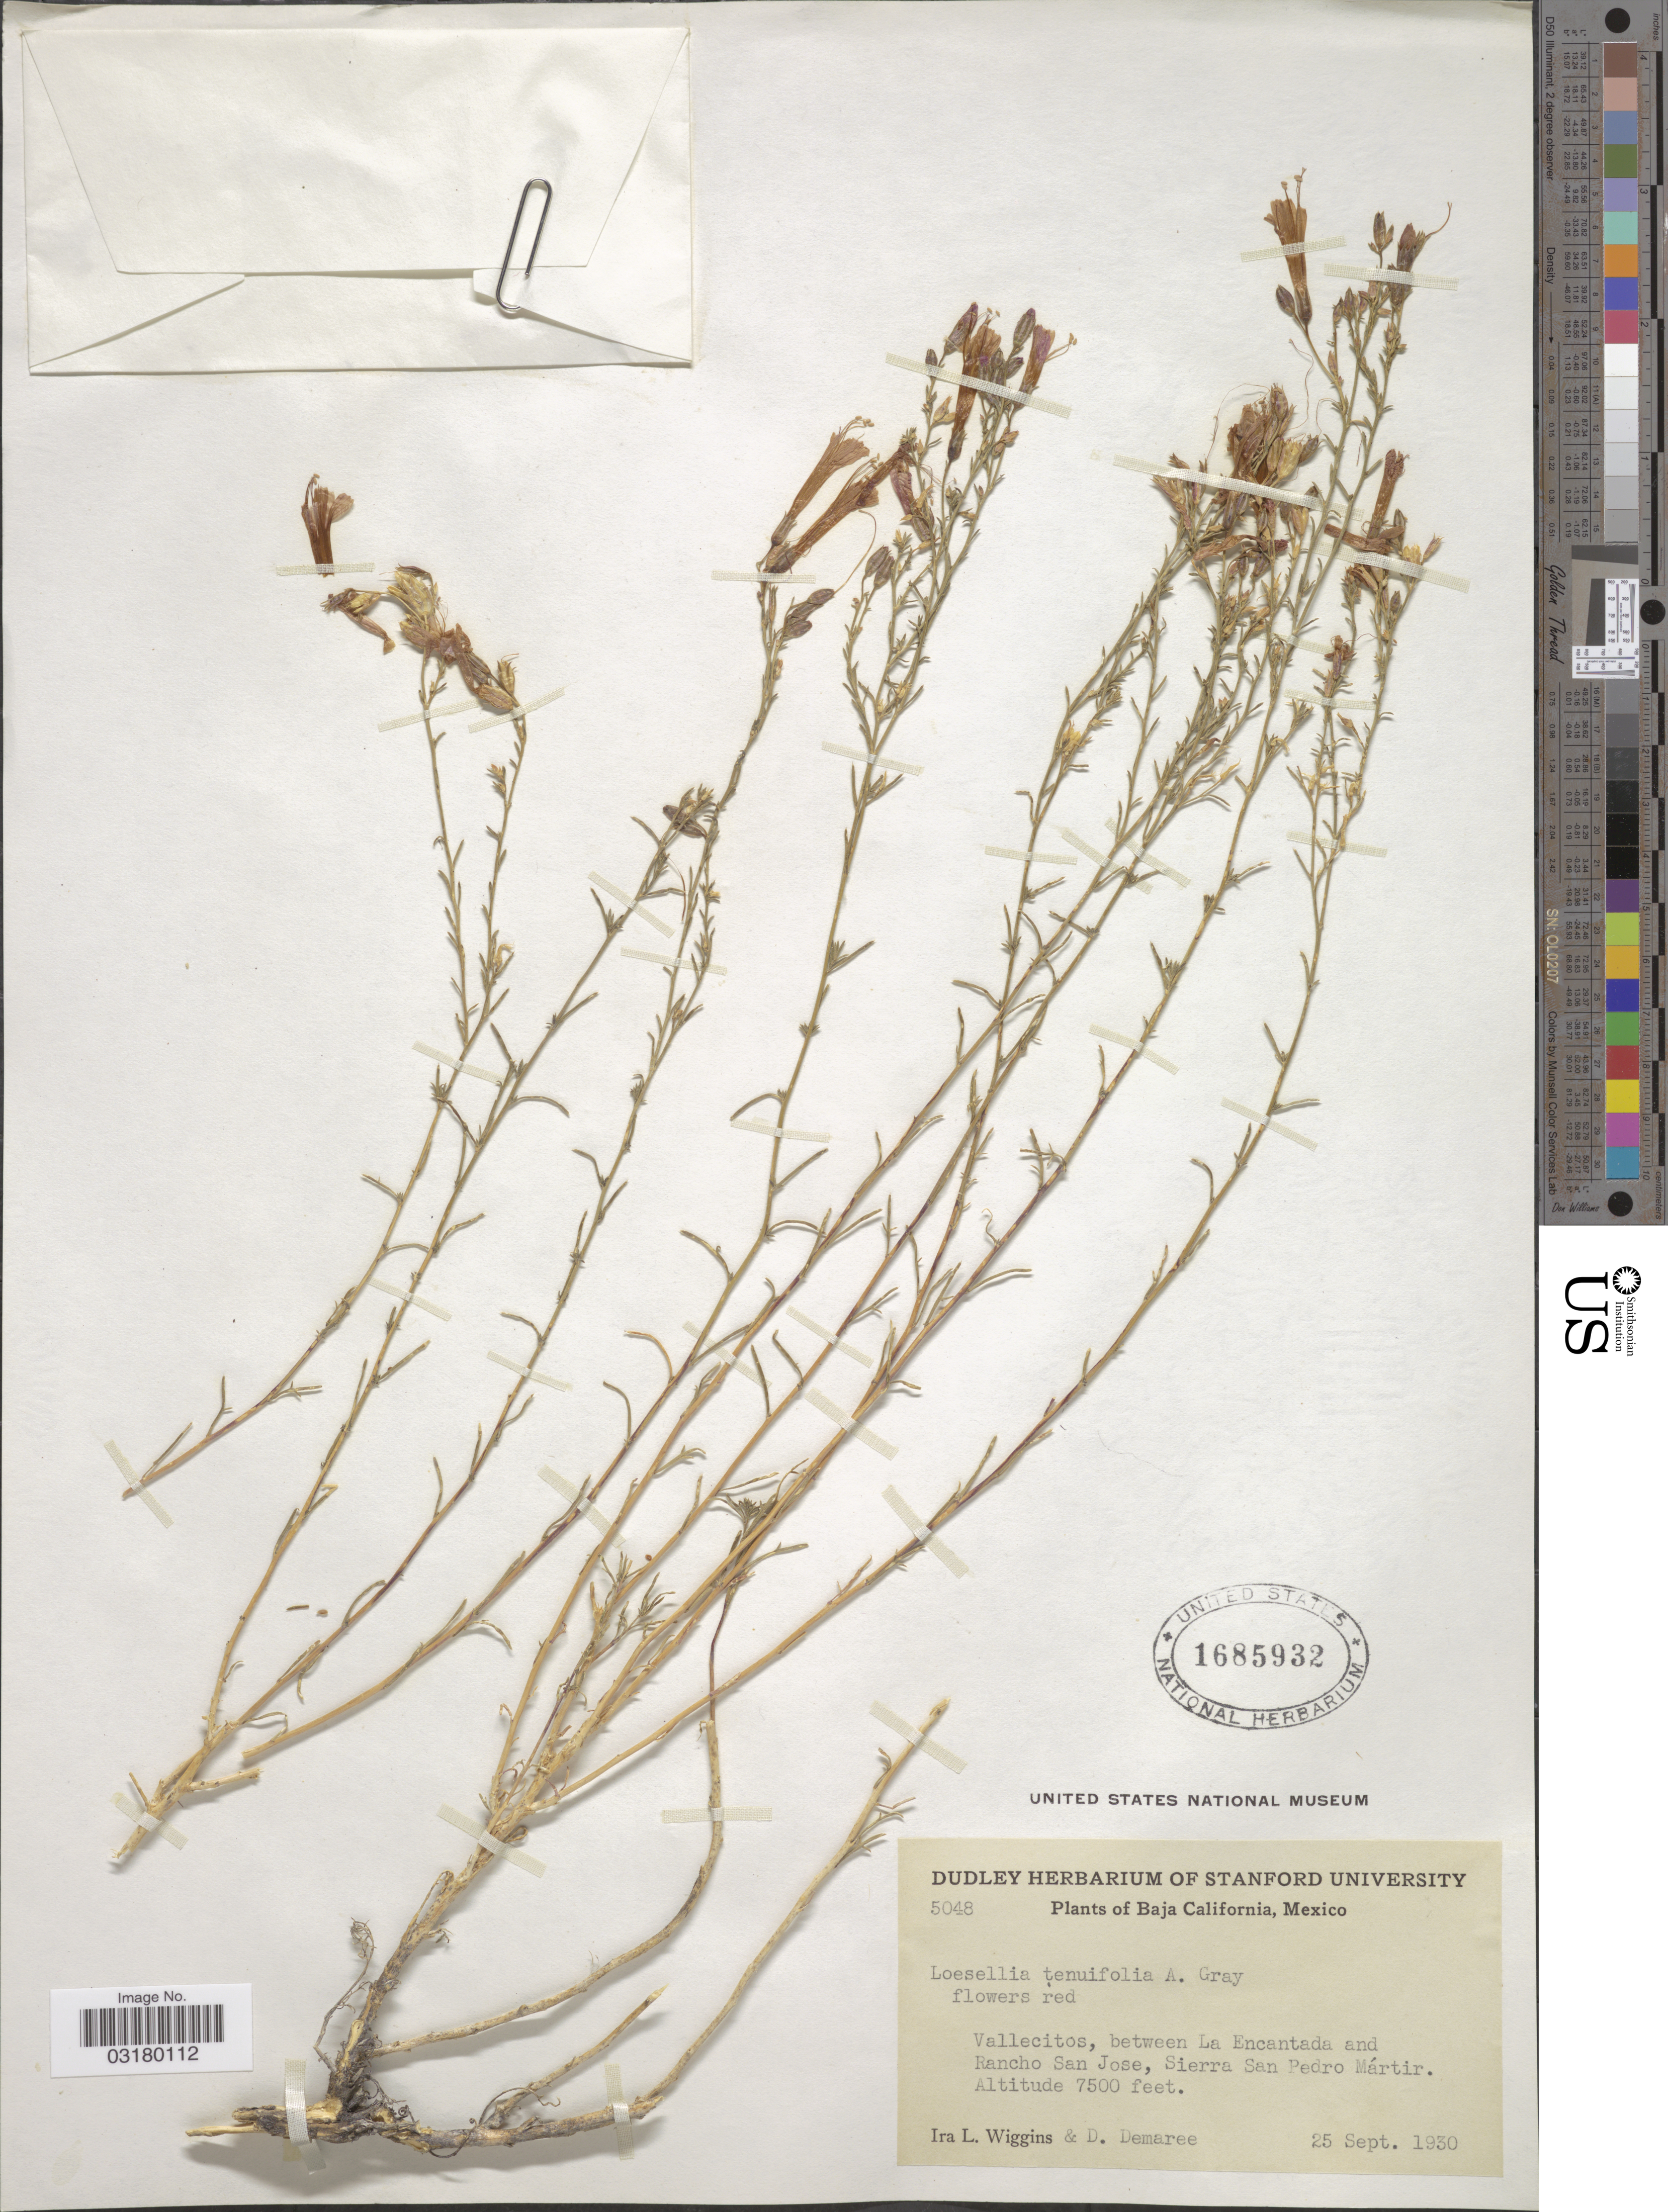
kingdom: Plantae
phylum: Tracheophyta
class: Magnoliopsida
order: Ericales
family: Polemoniaceae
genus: Ipomopsis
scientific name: Ipomopsis tenuifolia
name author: (A. Gray) V.E. Grant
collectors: I. L. Wiggins & D. Demaree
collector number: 5048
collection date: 1930-09-25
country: Mexico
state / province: Baja California Norte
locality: Vallecitos, between La Encantada and Rancho San Jose, Sierra San Pedro Mártir.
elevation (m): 2286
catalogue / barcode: US 1685932